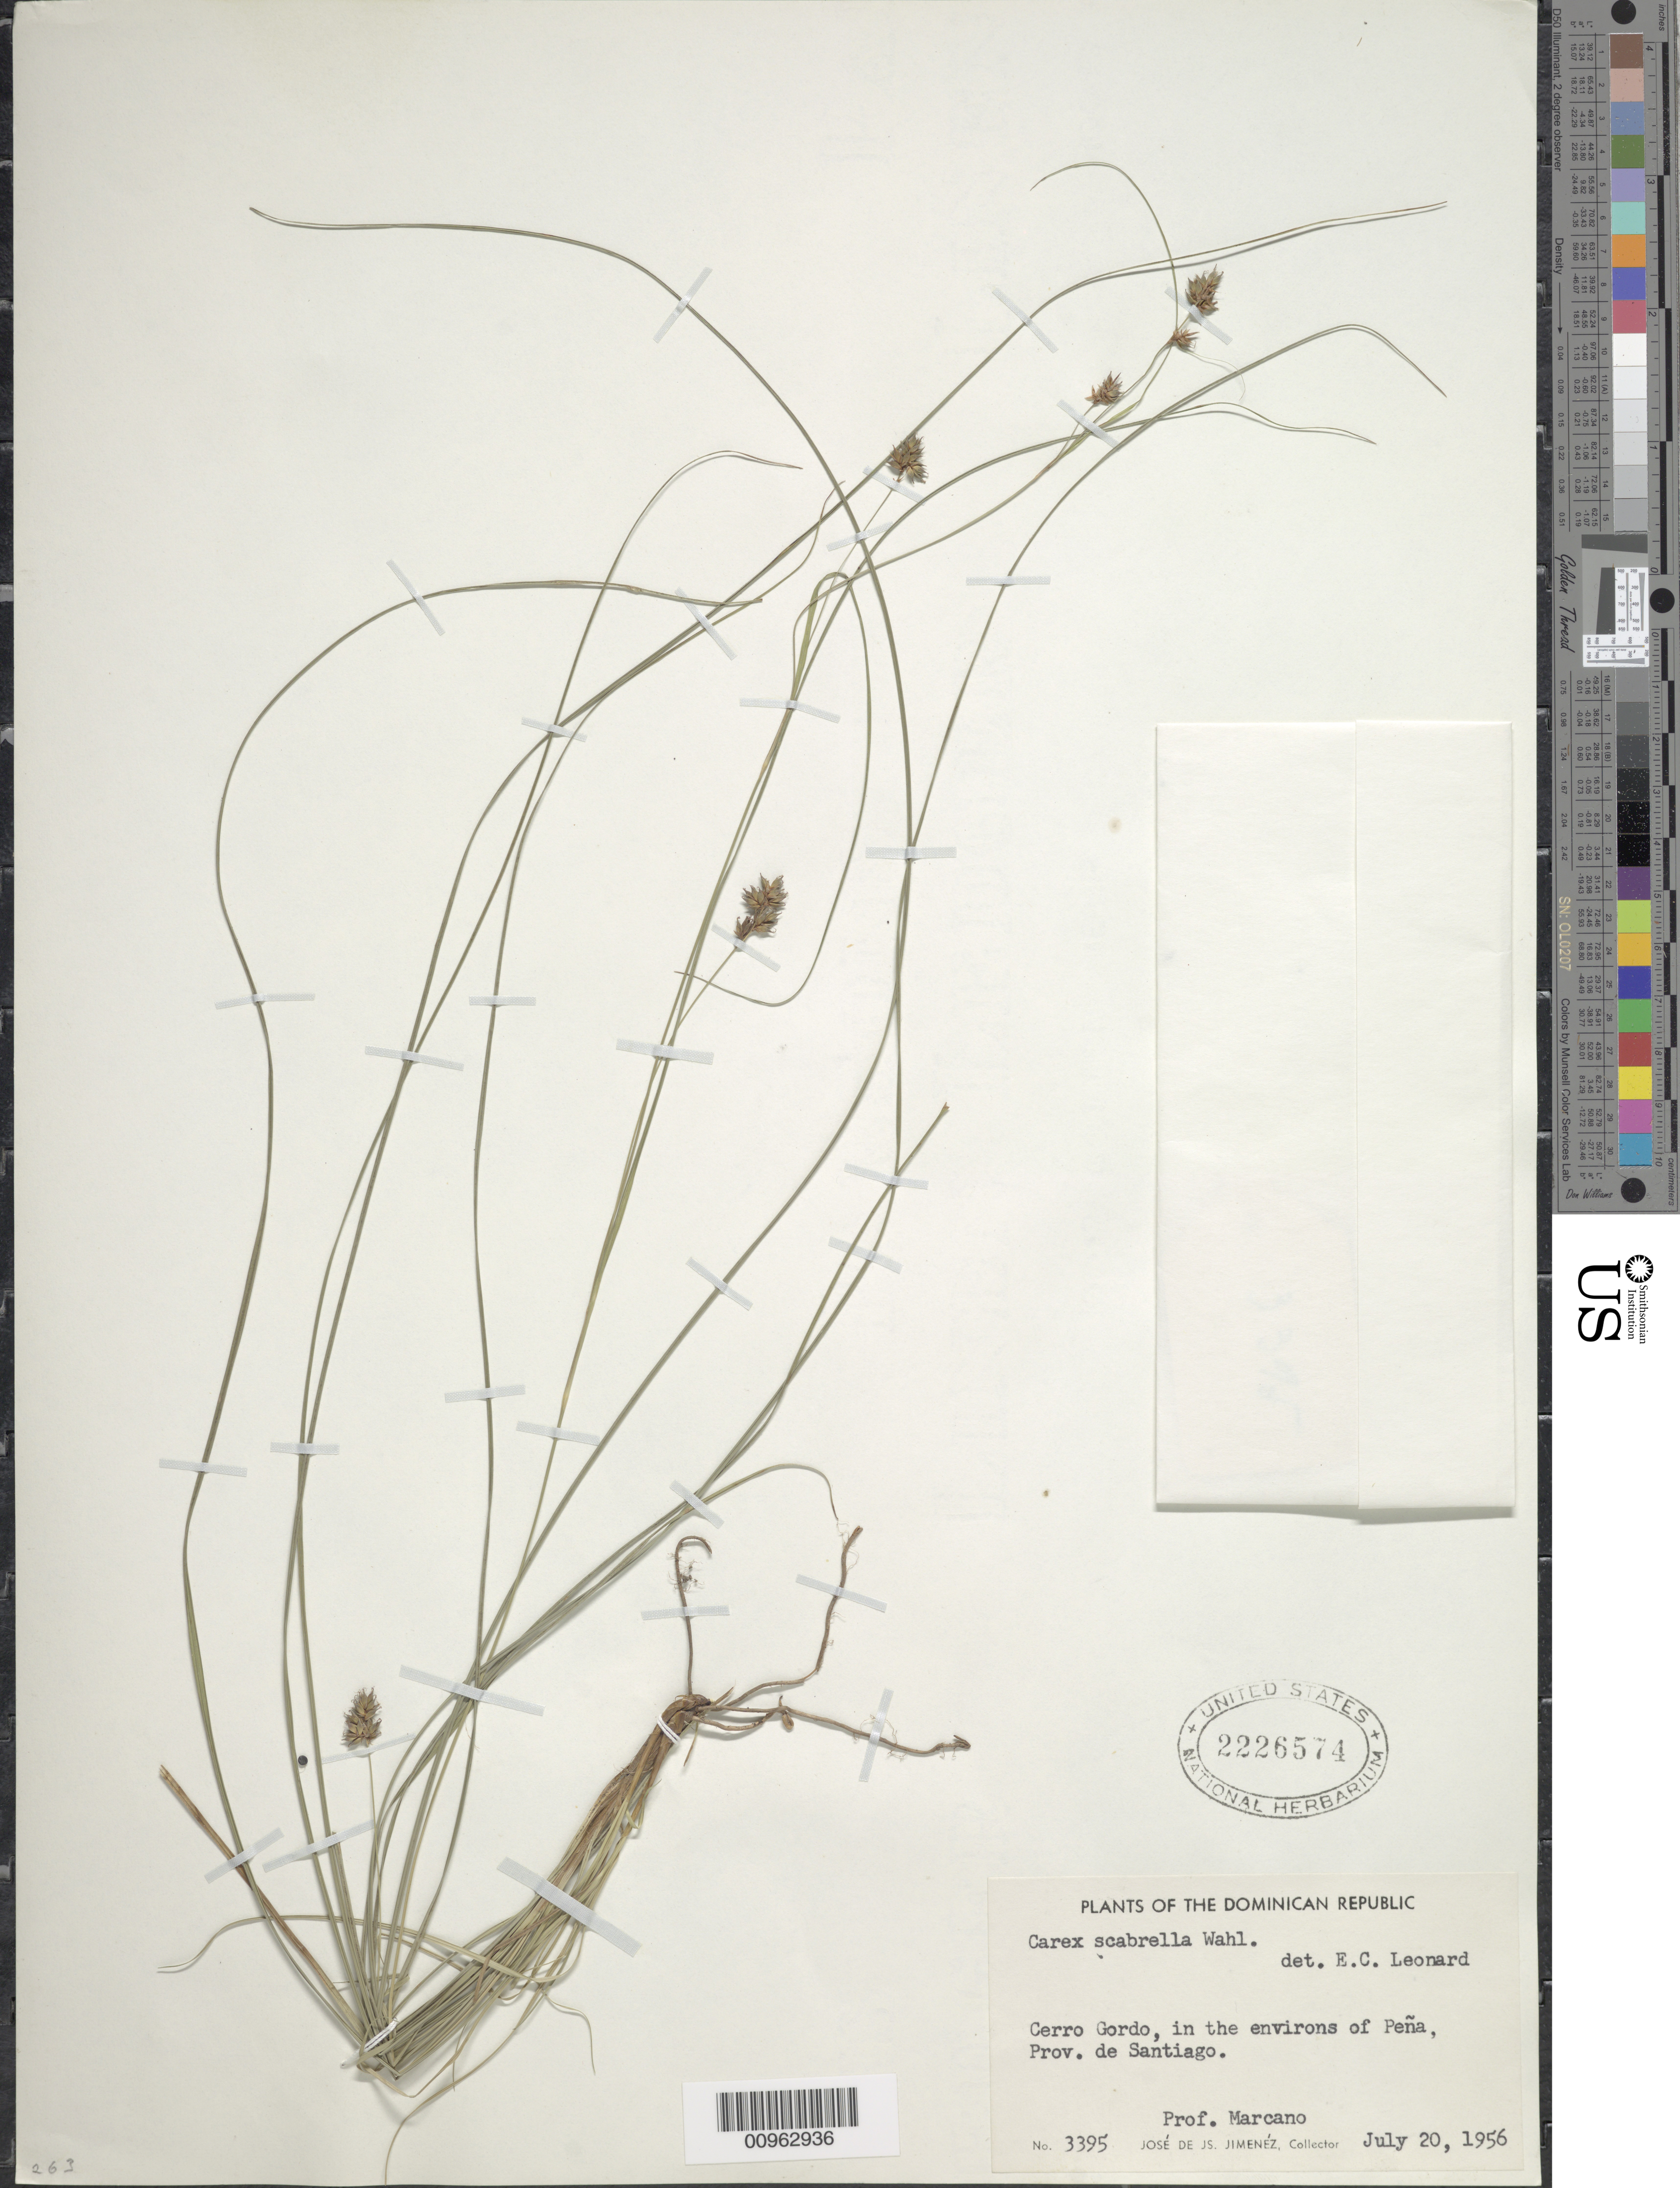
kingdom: Plantae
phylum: Tracheophyta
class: Liliopsida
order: Poales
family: Cyperaceae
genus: Carex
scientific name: Carex scabrella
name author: Wahlenb.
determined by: Leonard, Emery C., (US)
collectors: J. J. Jiménez & P. Marcano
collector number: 3395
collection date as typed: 20 Jul 1956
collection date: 1956-07-20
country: Dominican Republic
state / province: Santiago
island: Hispaniola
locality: Cerro Gordo, in the environs of Peña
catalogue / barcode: US 2226574